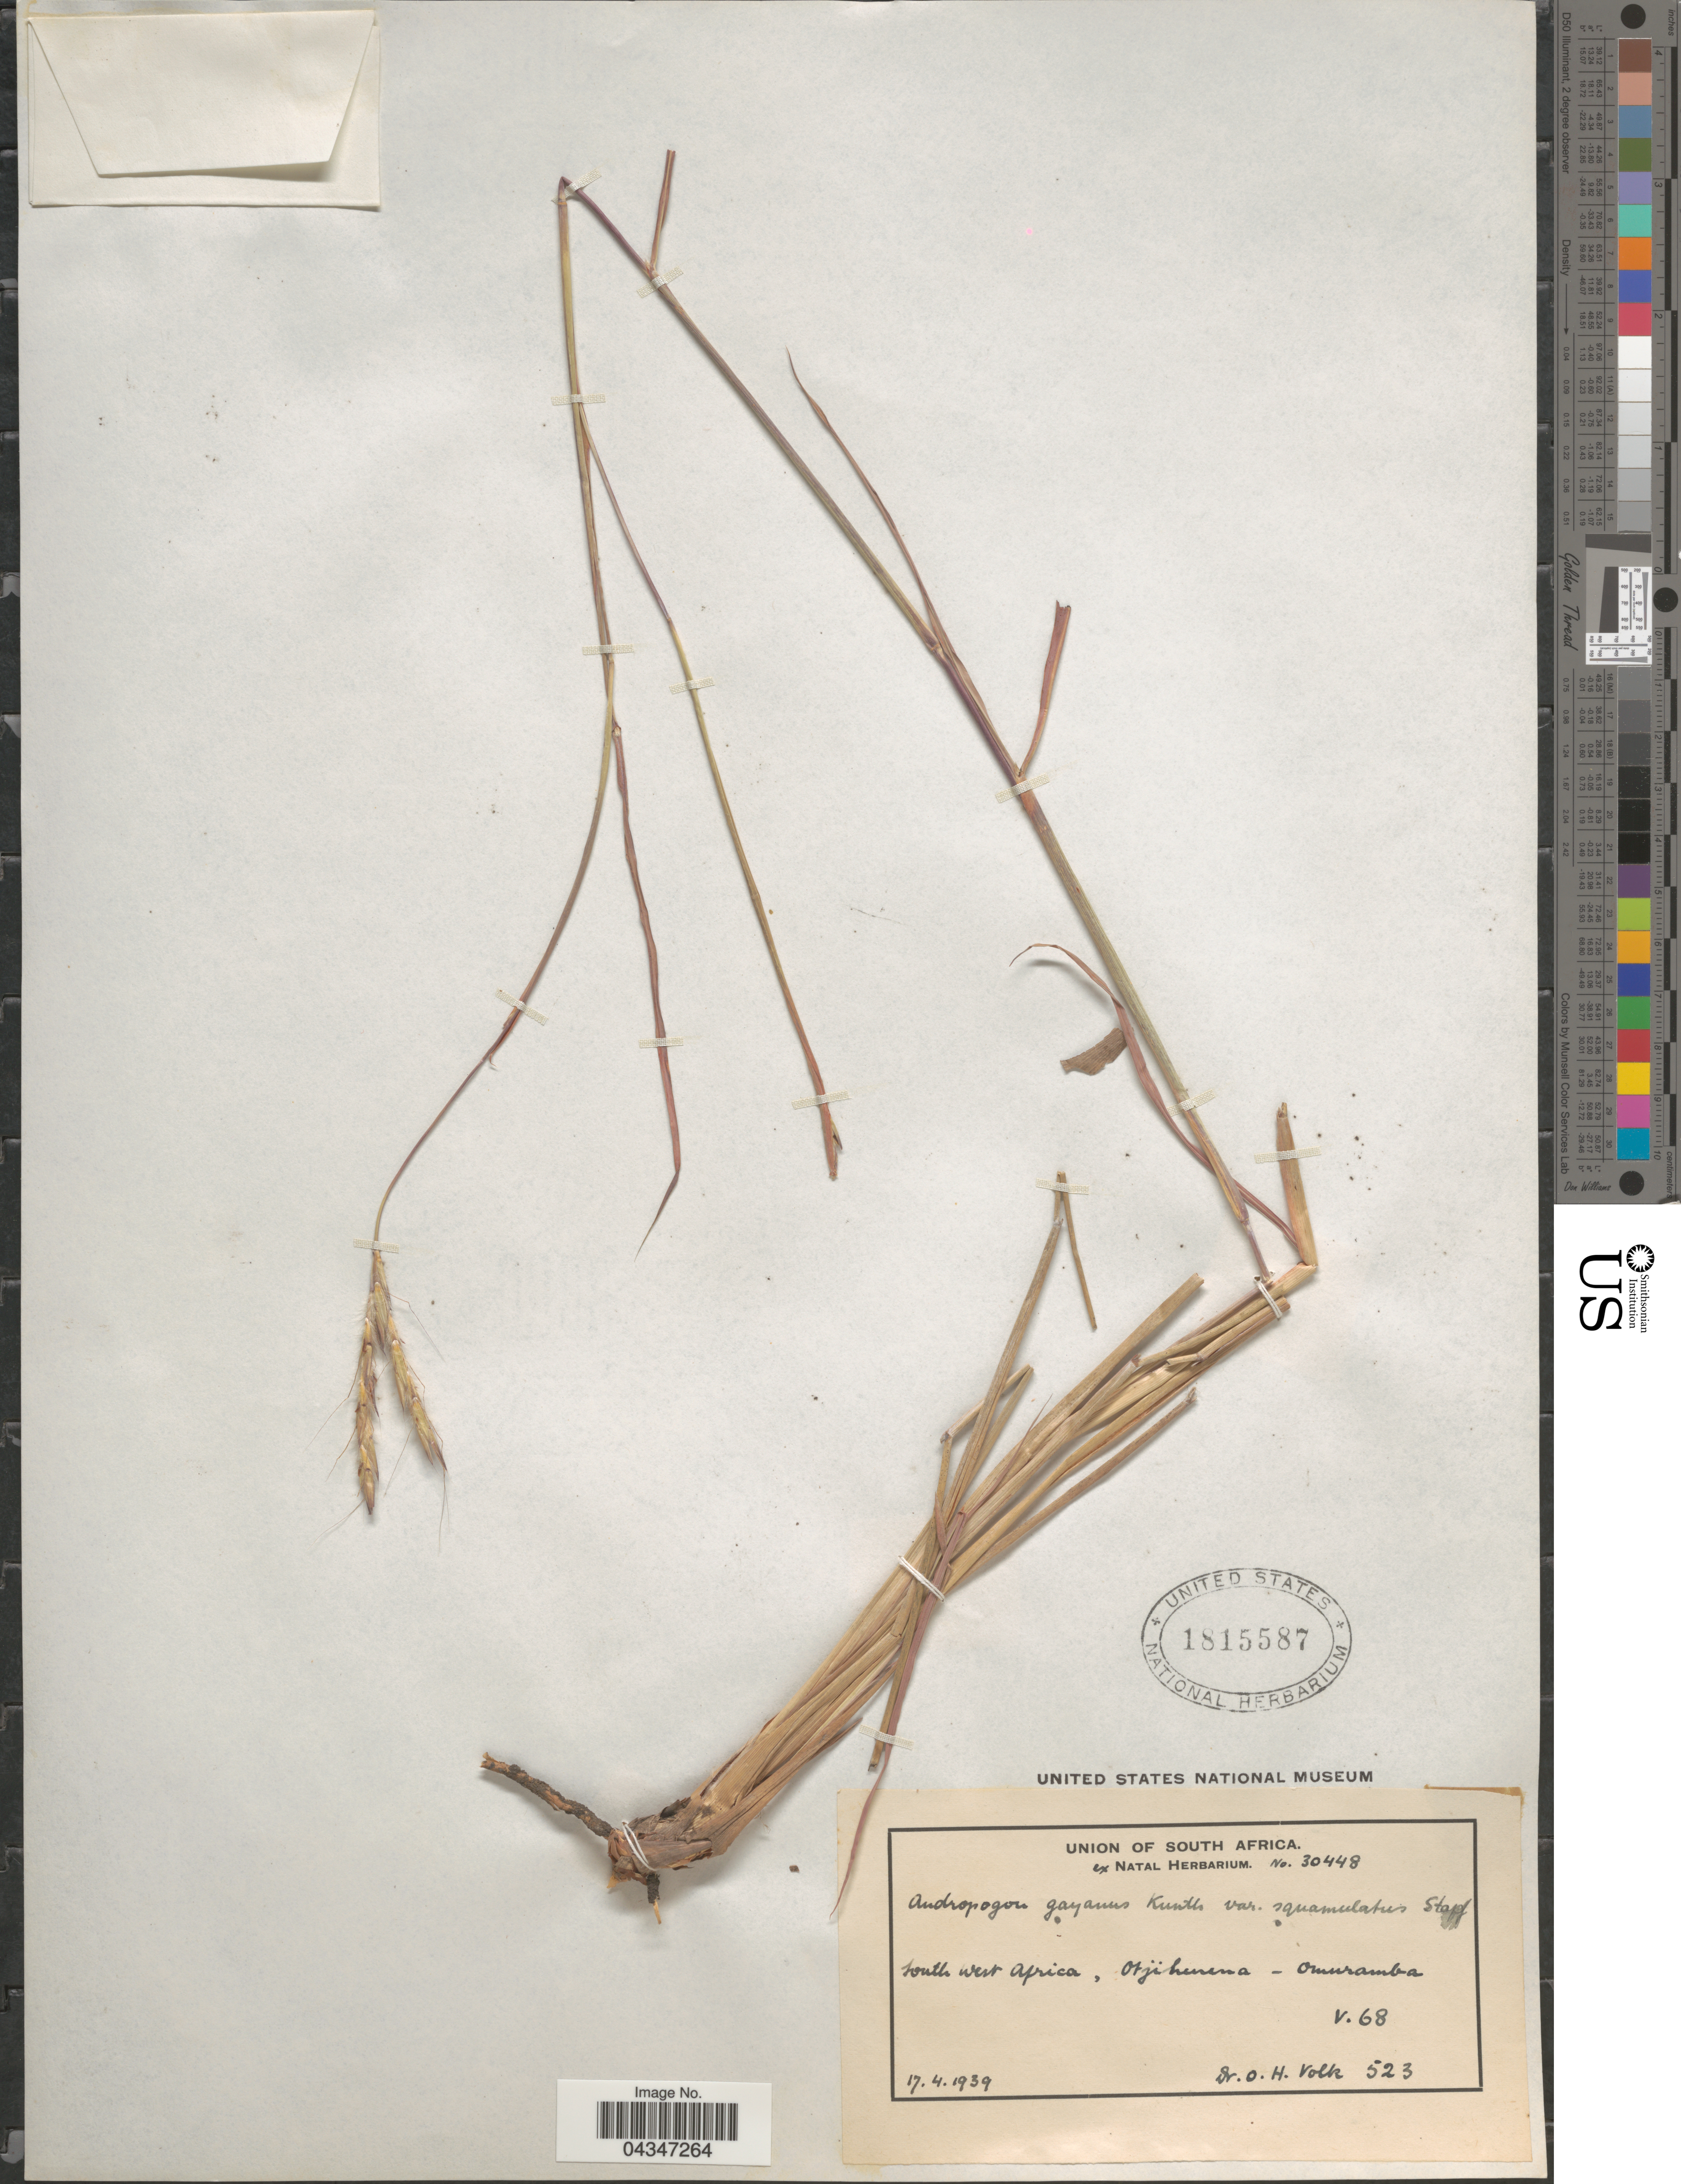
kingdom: Plantae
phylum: Tracheophyta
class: Liliopsida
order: Poales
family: Poaceae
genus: Andropogon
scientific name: Andropogon gayanus var. polycladus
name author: (Hack.) Clayton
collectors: O. Volk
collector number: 523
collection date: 1939-04-17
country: Namibia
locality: Union of South Africa. Otjihaenena- Omuramba. V.68. [unsure placement]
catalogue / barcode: US 1815587